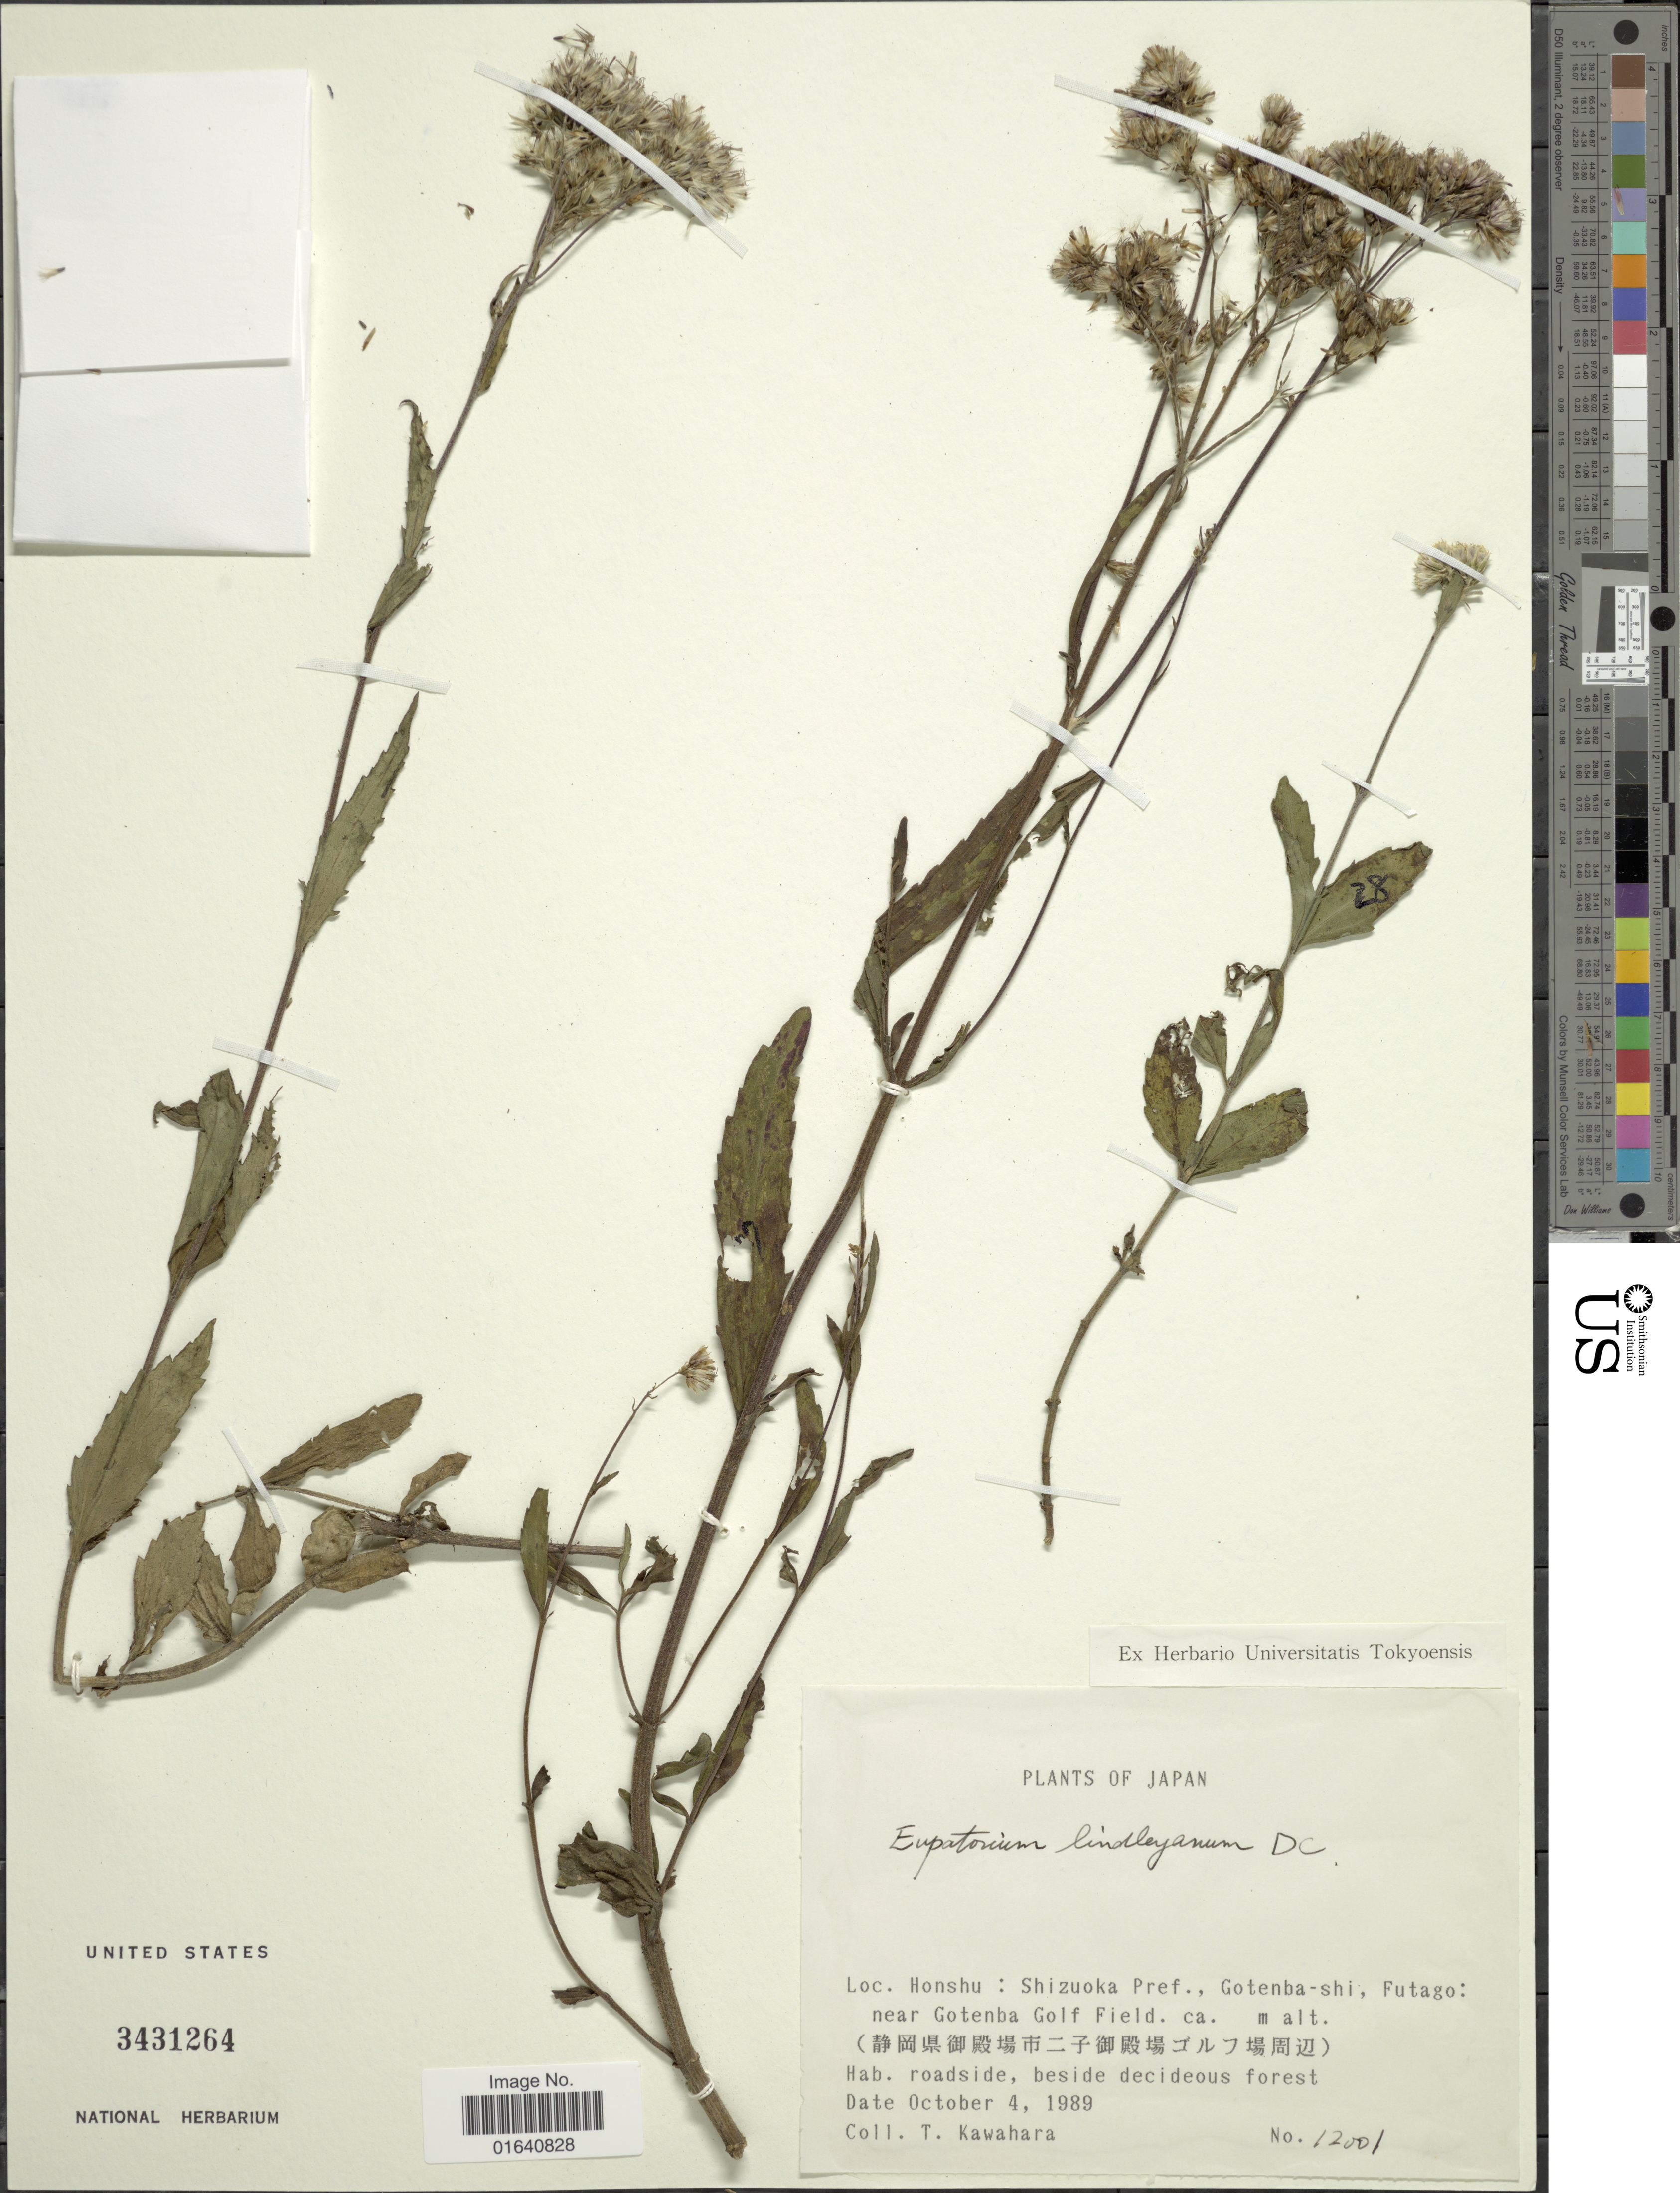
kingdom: Plantae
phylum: Tracheophyta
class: Magnoliopsida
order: Asterales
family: Asteraceae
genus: Eupatorium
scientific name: Eupatorium lindleyanum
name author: DC.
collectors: T. Kawahara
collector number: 12001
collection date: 1989-10-04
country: Japan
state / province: Sizuoka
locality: Honshu; Shizouka Pref., Gotenba-shi, Futago: near Gotenba Golf Field (X), roadside, beside decideous forest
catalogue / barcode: US 3431264